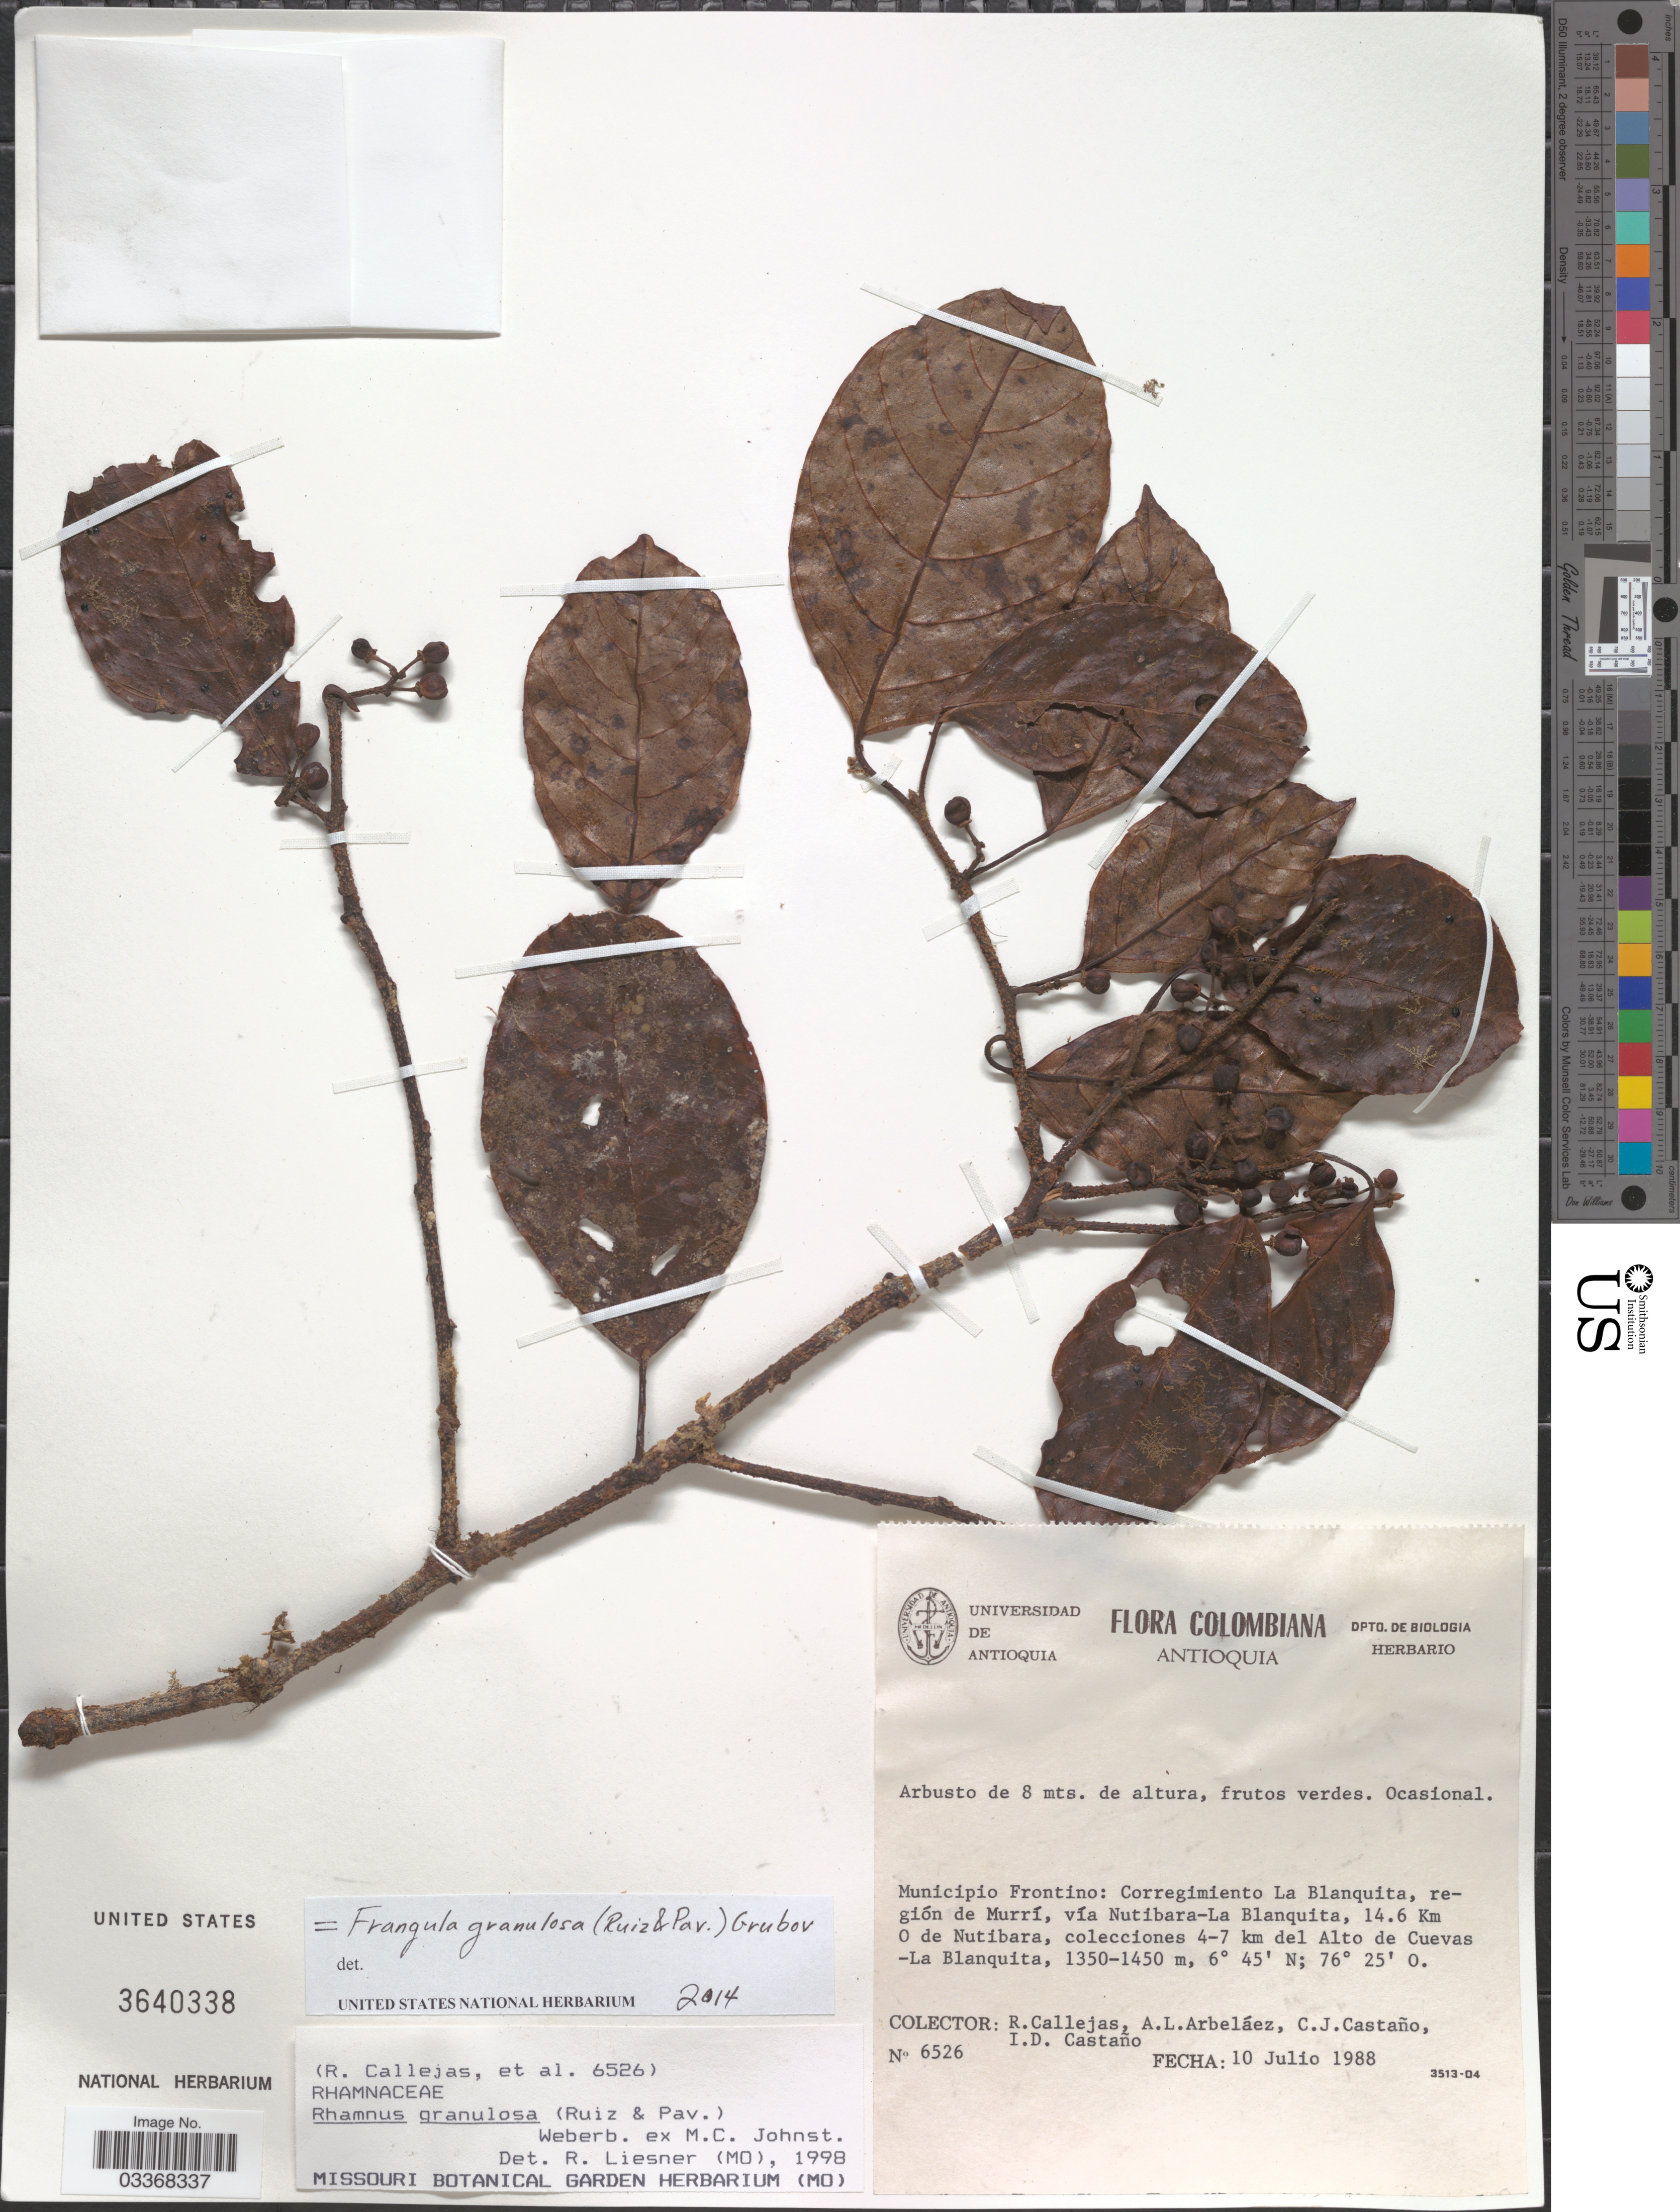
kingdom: Plantae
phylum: Tracheophyta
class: Magnoliopsida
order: Rosales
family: Rhamnaceae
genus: Frangula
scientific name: Frangula granulosa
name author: (Ruiz & Pav.) Grubov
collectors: R. Callejas, A. Arbeláez Alvarez, C. Castaño & I. Castaño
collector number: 6526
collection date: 1988-07-10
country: Colombia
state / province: Antioquia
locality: Municipio Frontino: Corregimiento La Blanquita, región de Murrí, vía Nutibara-La Blanquita, 14.6 Km O de Nutibara, colecciones 4-7 km del Alto de Cuevas-La Blanquita.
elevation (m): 1350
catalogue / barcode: US 3640338